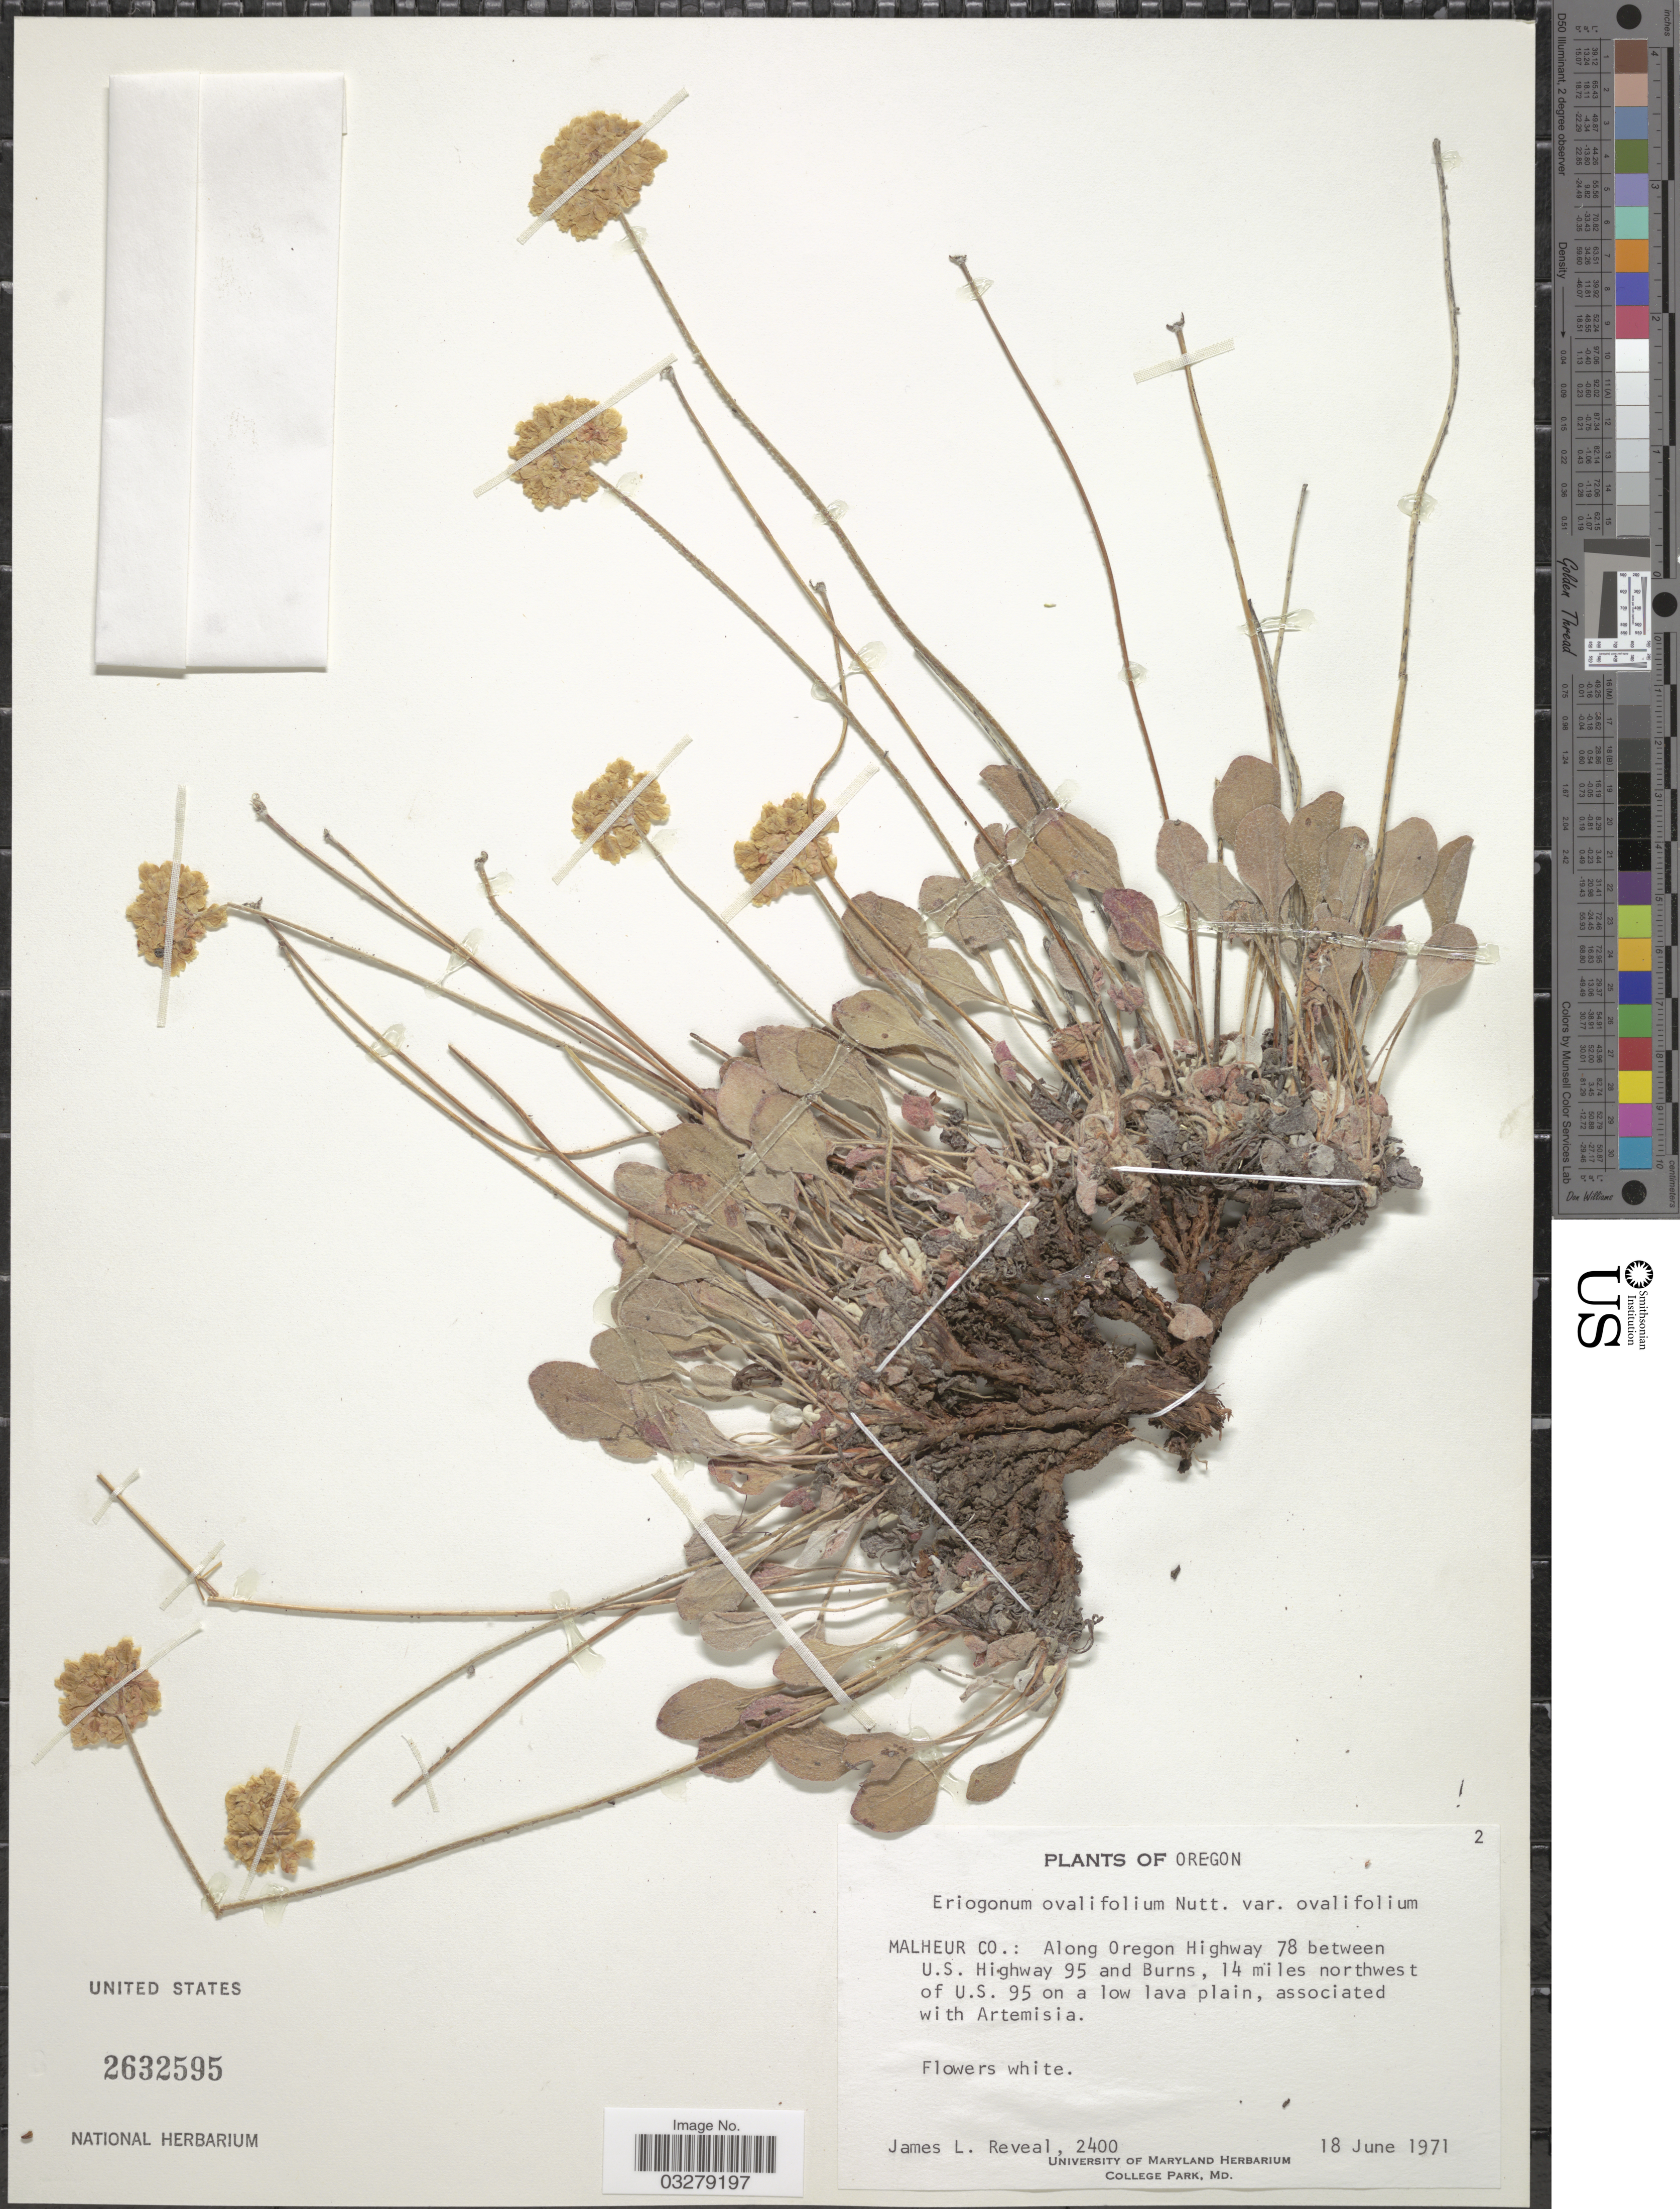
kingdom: Plantae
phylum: Tracheophyta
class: Magnoliopsida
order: Caryophyllales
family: Polygonaceae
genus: Eriogonum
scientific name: Eriogonum ovalifolium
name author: Nutt.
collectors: J. L. Reveal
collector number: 2400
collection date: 1971-06-18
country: United States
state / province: Oregon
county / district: Malheur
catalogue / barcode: US 2632595